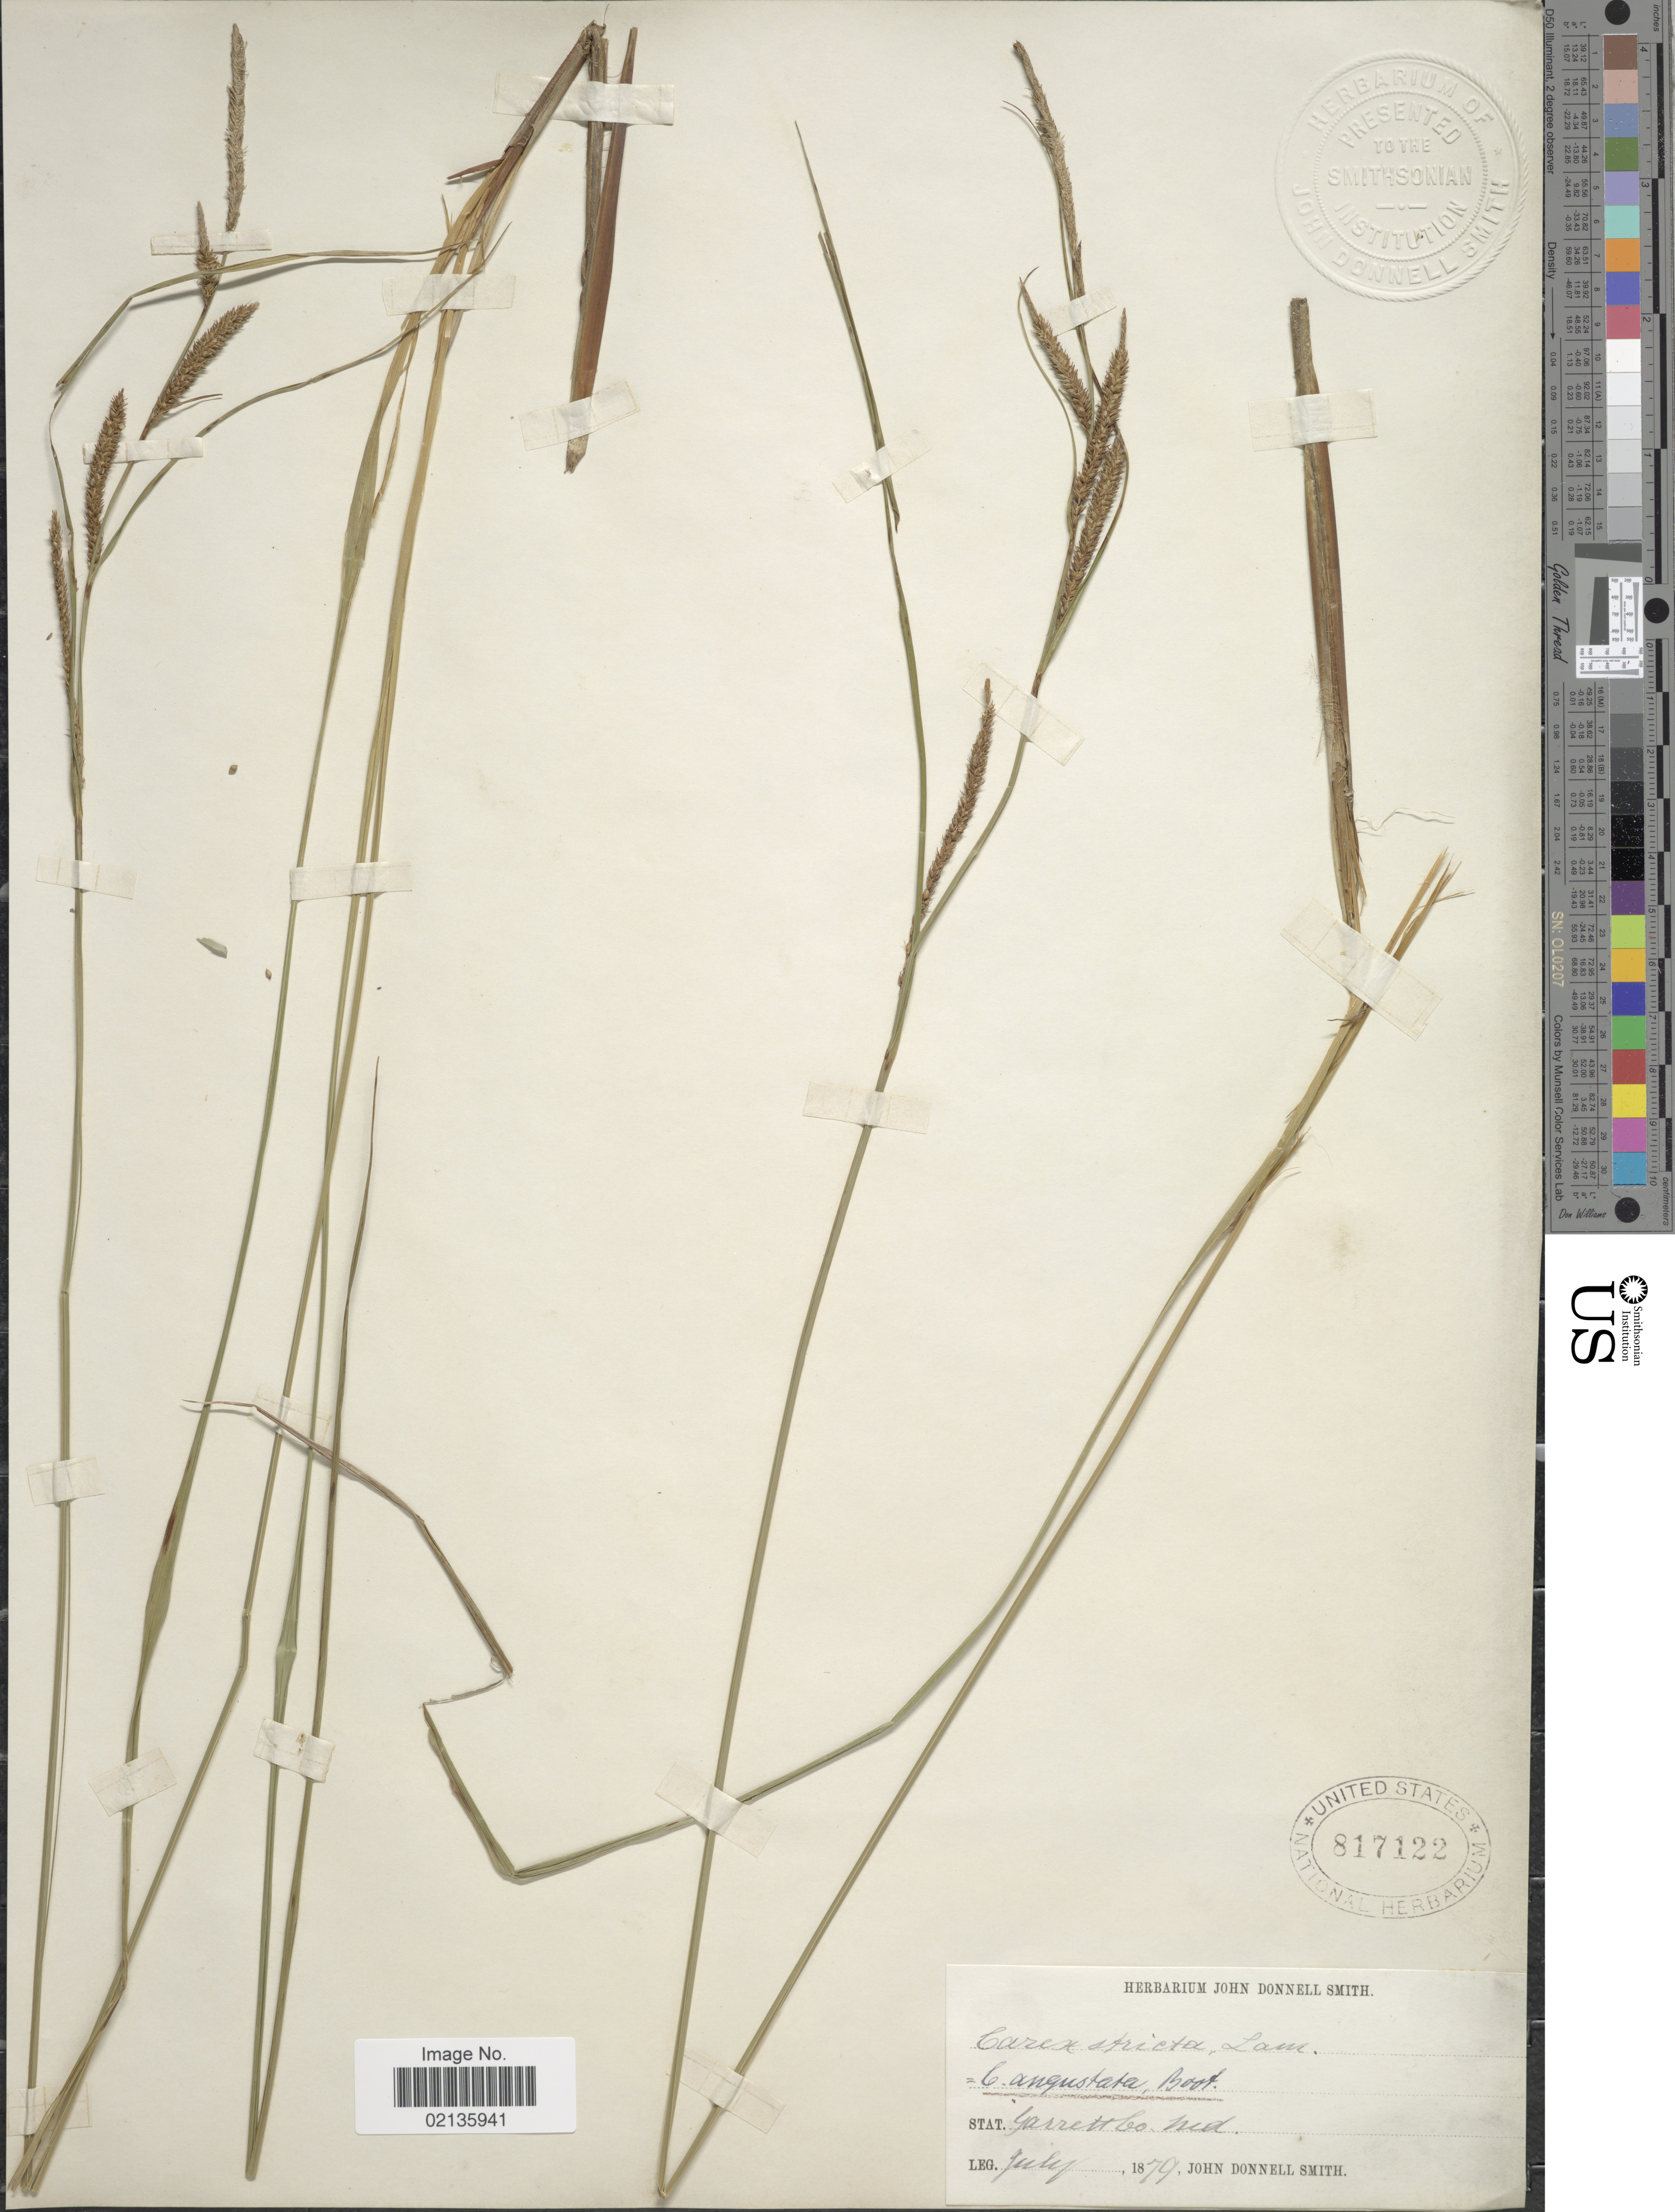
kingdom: Plantae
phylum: Tracheophyta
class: Liliopsida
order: Poales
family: Cyperaceae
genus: Carex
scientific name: Carex stricta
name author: Lam.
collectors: J. Donnell Smith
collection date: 1879-07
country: United States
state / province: Maryland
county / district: Garrett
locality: Garrett Co.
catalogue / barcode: US 817122